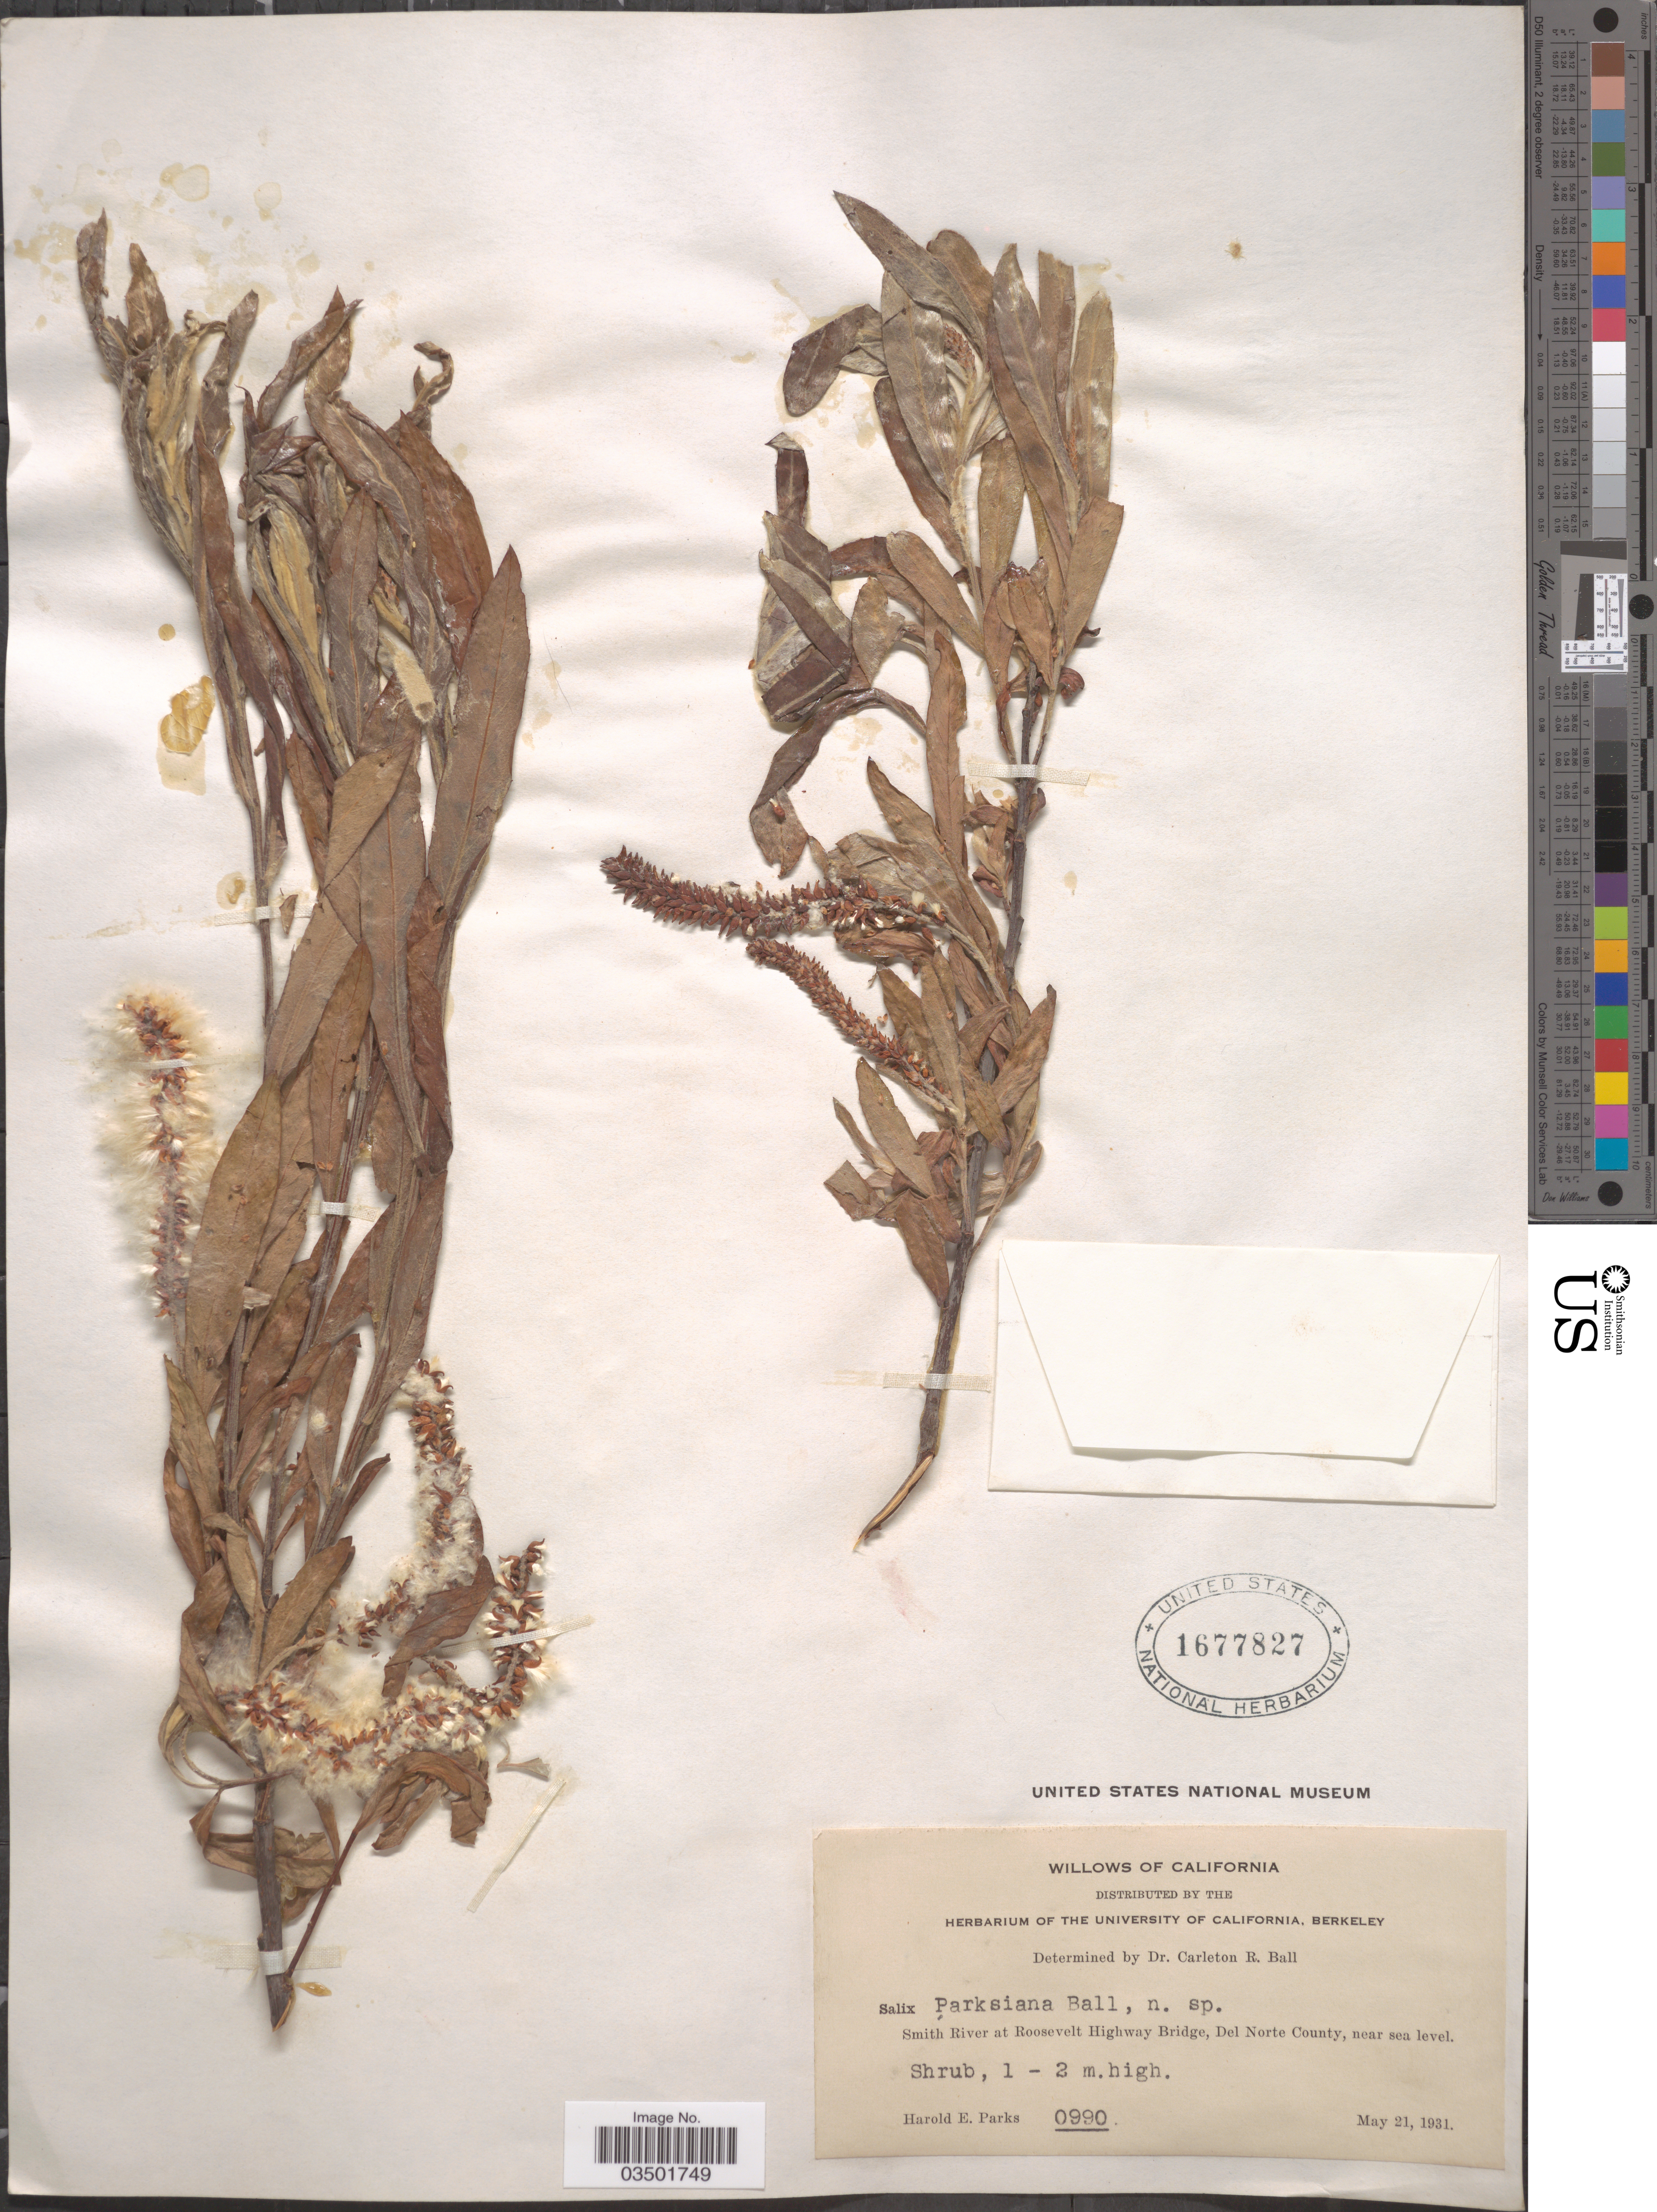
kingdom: Plantae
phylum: Tracheophyta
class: Magnoliopsida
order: Malpighiales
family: Salicaceae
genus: Salix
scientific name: Salix parksiana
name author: C.R. Ball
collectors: H. E. Parks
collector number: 0990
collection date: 1931-05-21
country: United States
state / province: California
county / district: Del Norte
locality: Smith River at Roosevelt Highway Bridge, Del Norte County.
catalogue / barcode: US 1677827